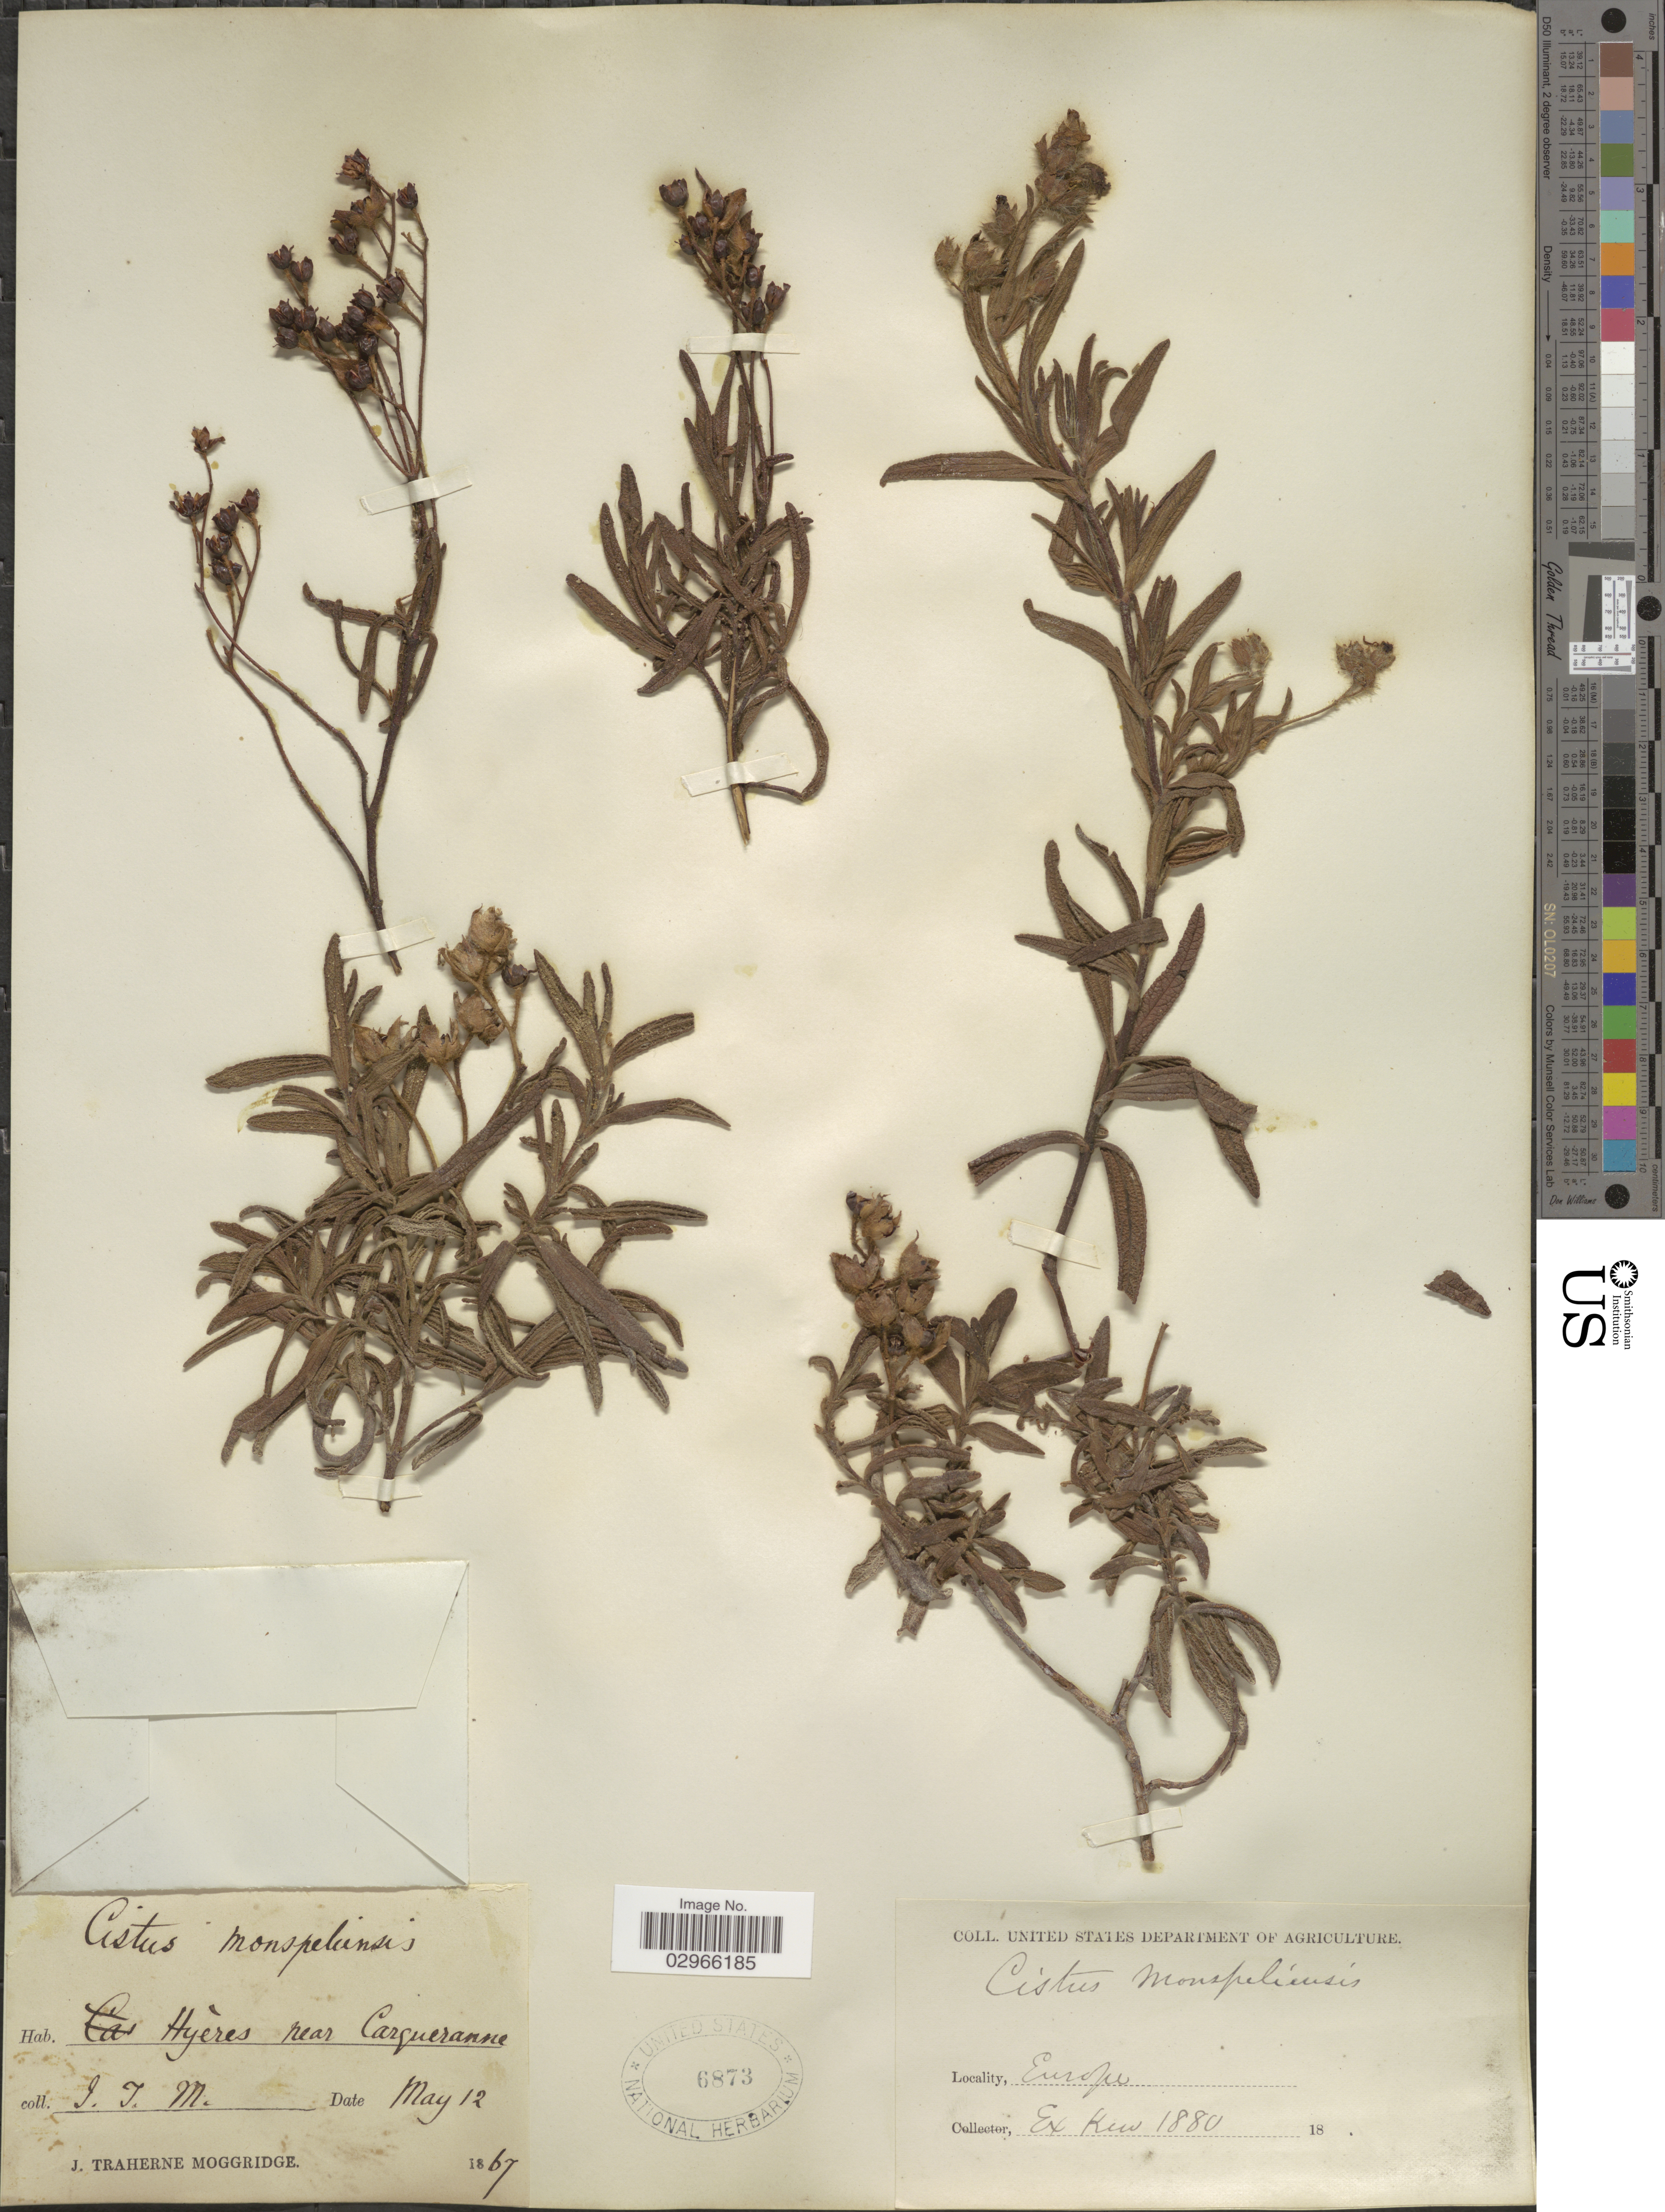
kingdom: Plantae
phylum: Tracheophyta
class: Magnoliopsida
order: Malvales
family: Cistaceae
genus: Cistus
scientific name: Cistus monspeliensis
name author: L.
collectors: J. T. Moggridge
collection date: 1867-05-12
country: France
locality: Europe. Hyéres near Carqueranne.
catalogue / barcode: US 6873